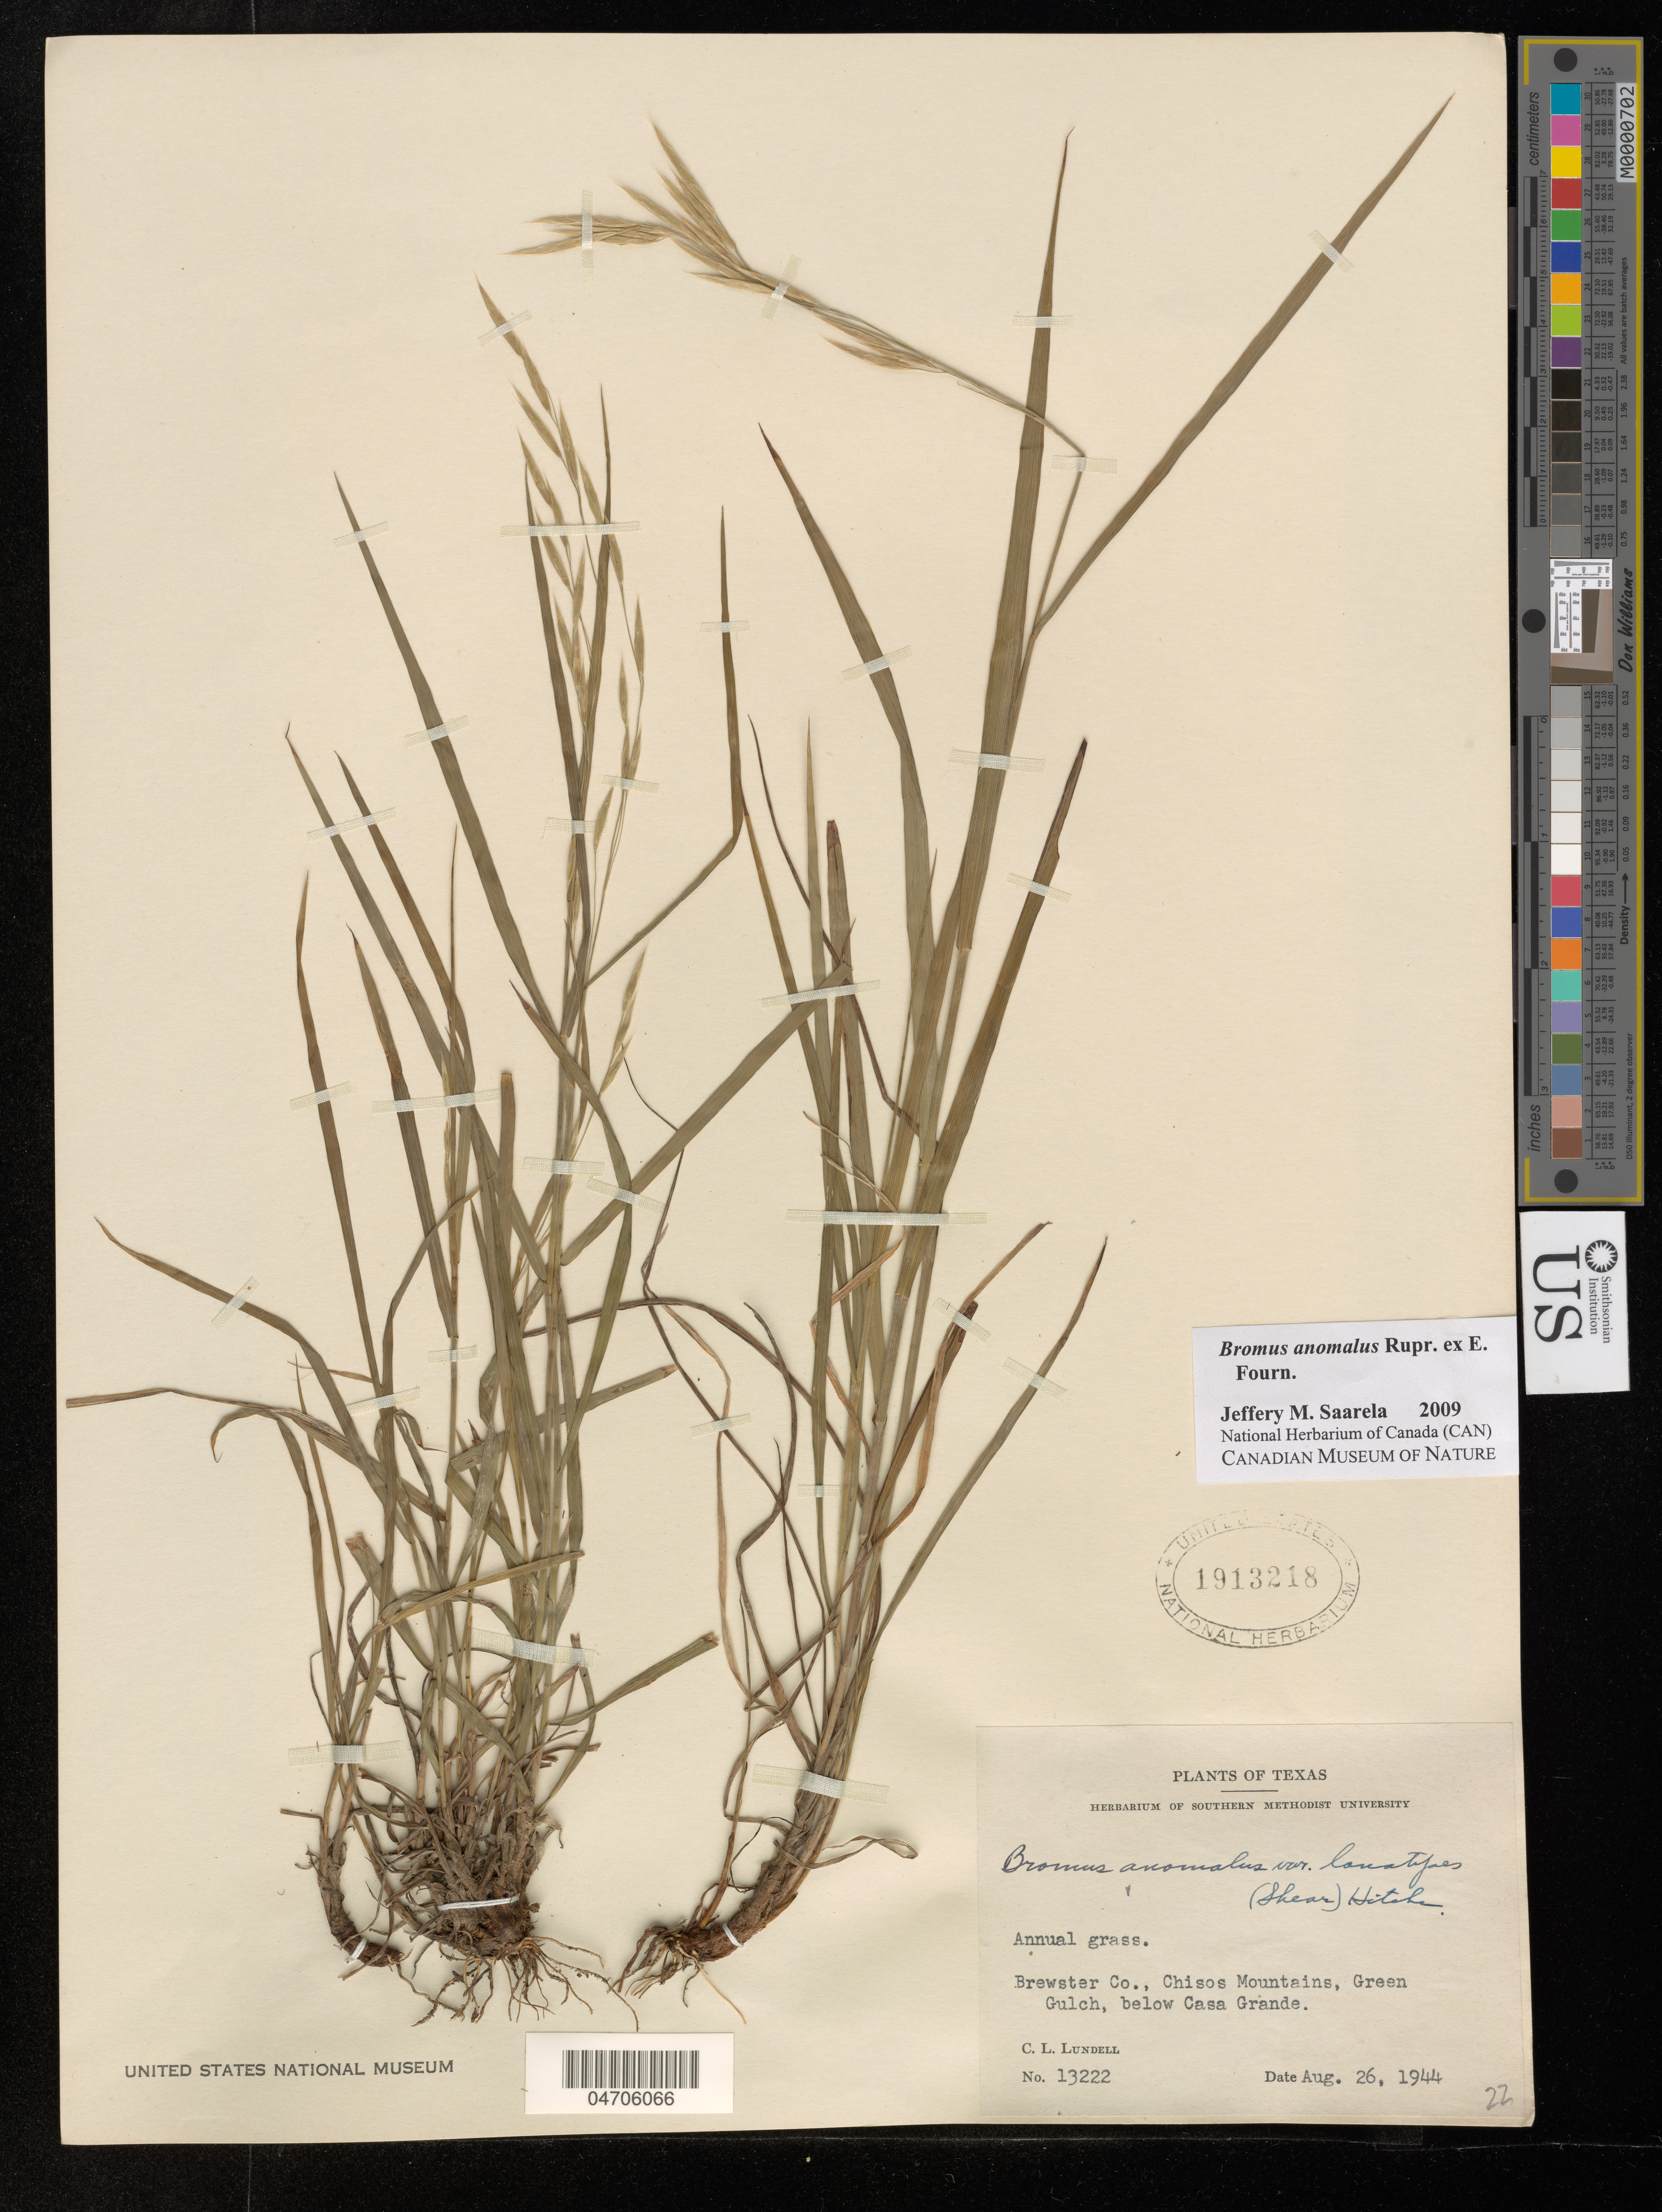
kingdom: Plantae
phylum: Tracheophyta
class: Liliopsida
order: Poales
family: Poaceae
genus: Bromus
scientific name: Bromus anomalus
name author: Rupr. ex E. Fourn.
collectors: C. L. Lundell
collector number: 13222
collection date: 1944-08-26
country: United States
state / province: Texas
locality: Brewster Co., Chisos Mountains, Green Gulch, below Casa Grande.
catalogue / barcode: US 1913218